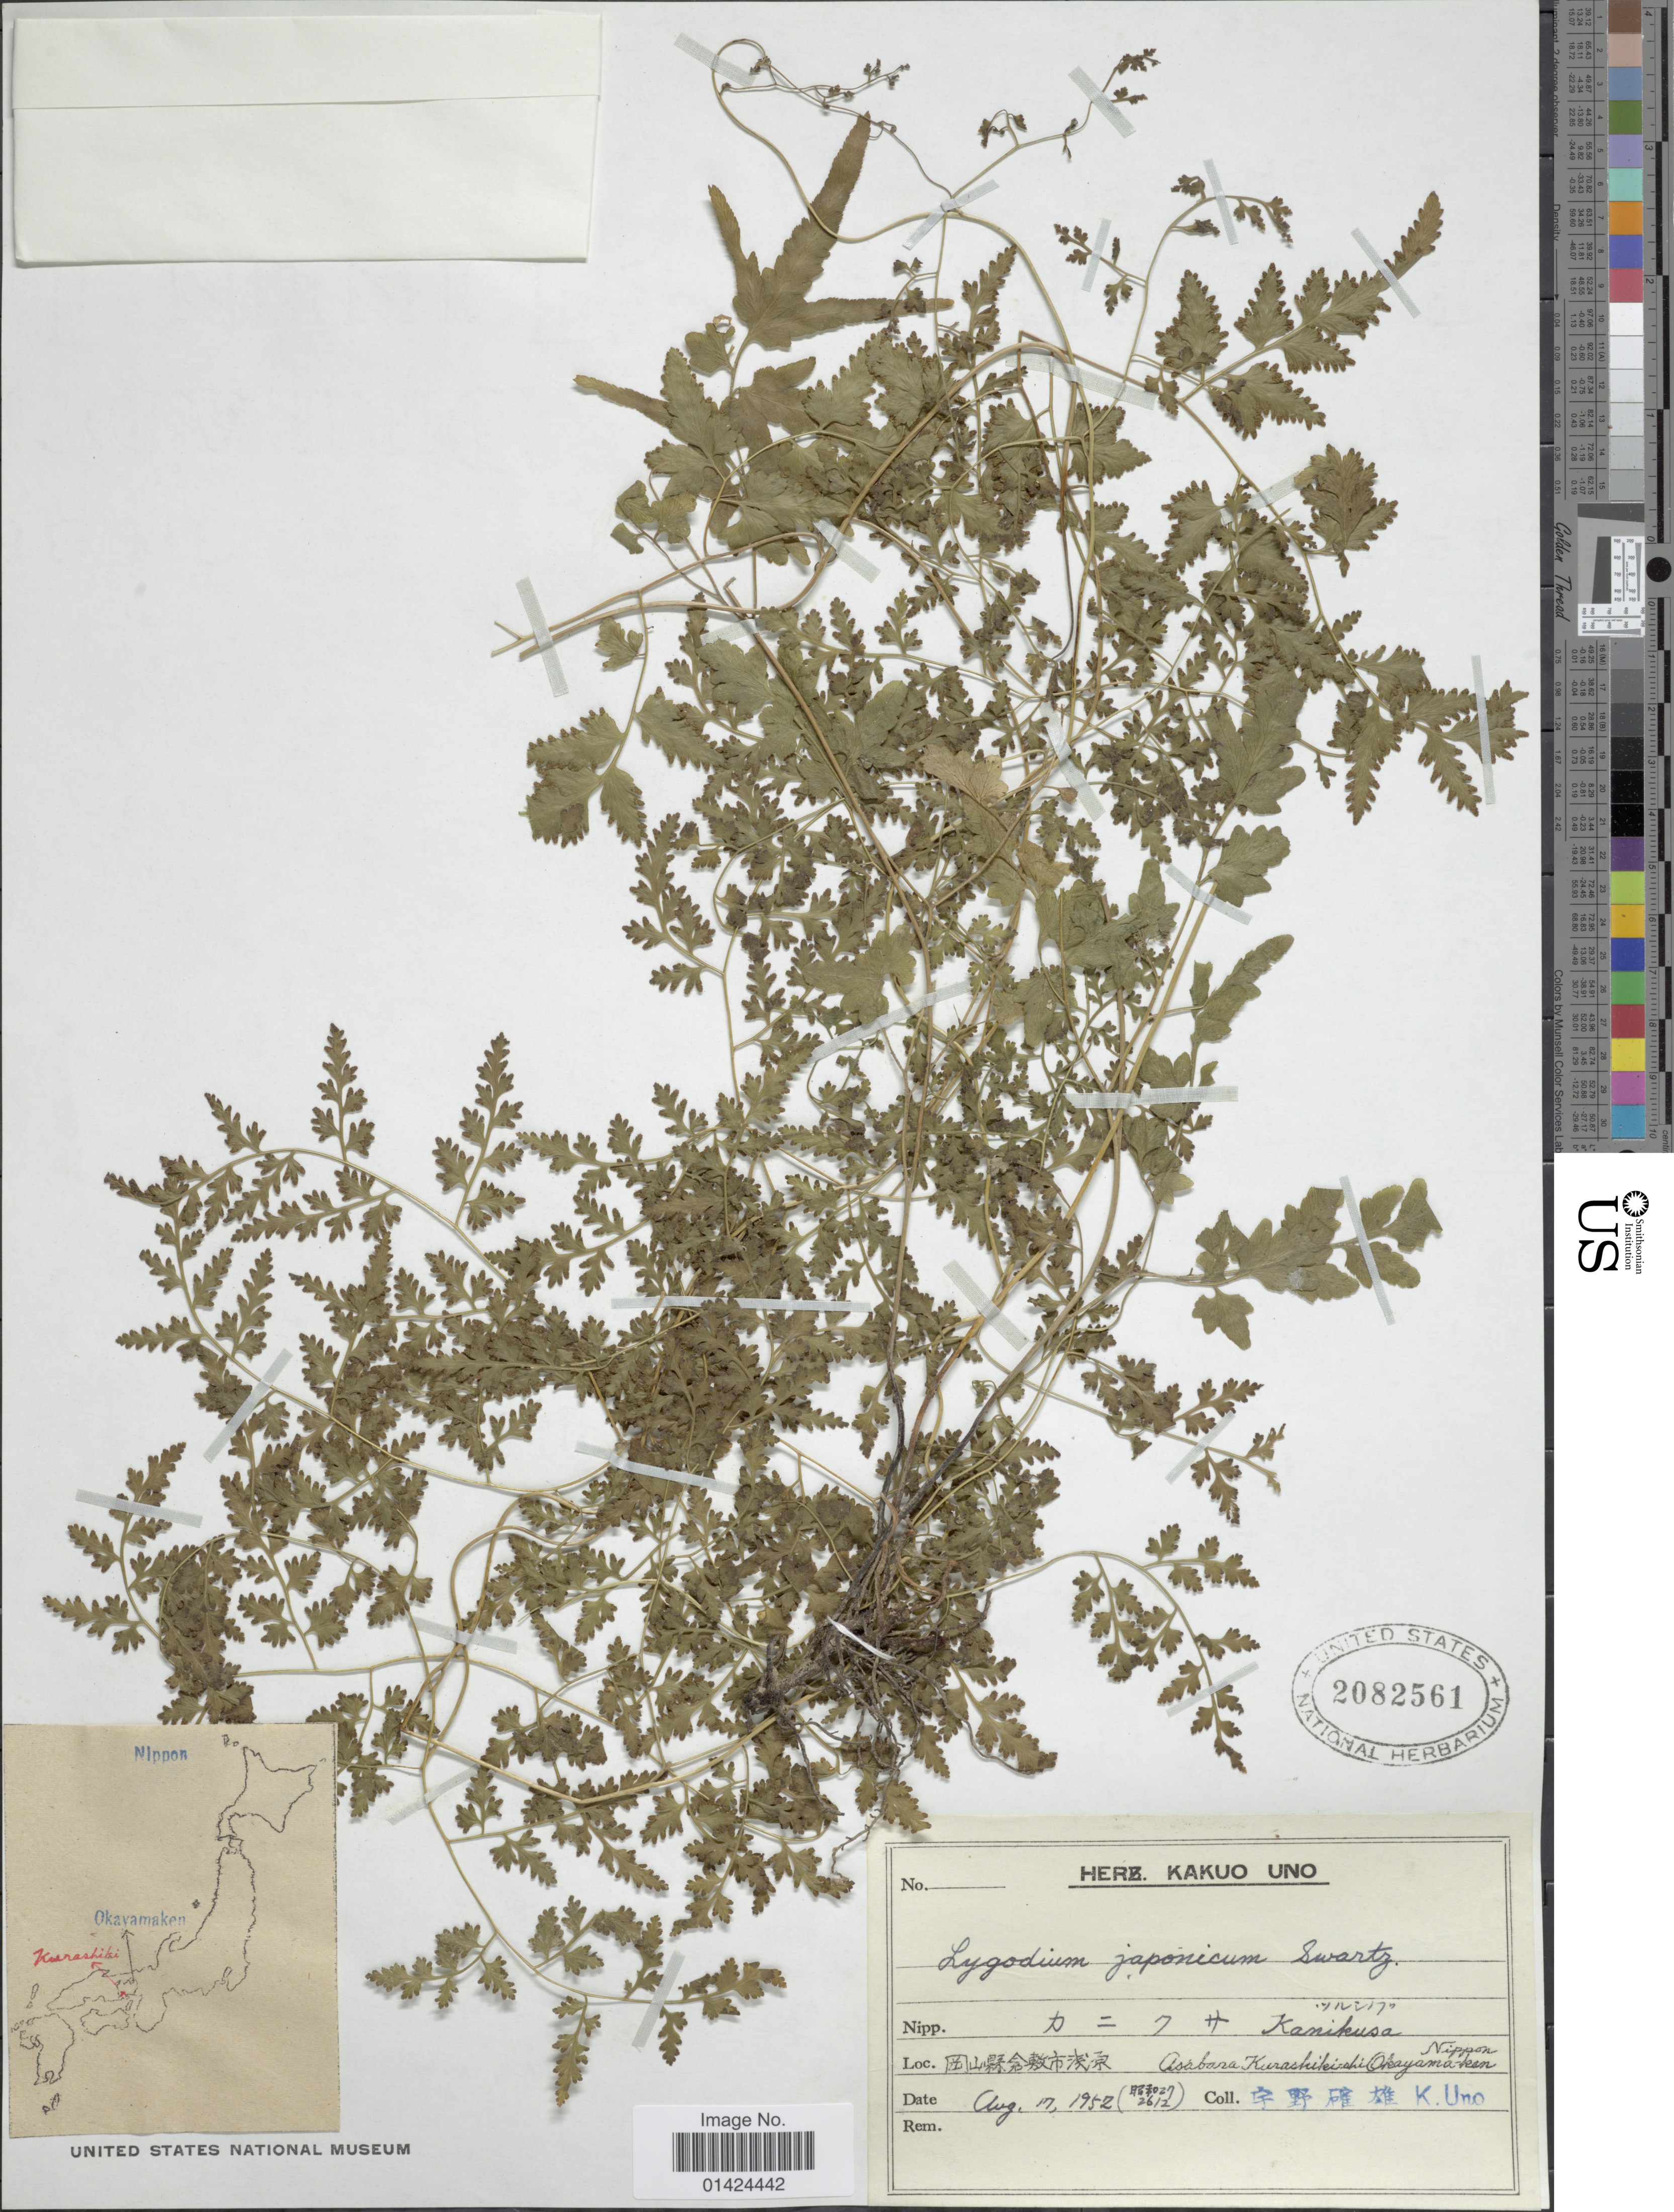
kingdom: Plantae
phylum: Tracheophyta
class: Polypodiopsida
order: Schizaeales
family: Lygodiaceae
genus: Lygodium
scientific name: Lygodium japonicum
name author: (Thunb.) Sw.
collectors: K. Uno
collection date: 1952-08-17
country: Japan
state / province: Okayama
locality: Asabara Kurashikishii Okayama-ken. Nippon.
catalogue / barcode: US 2082561